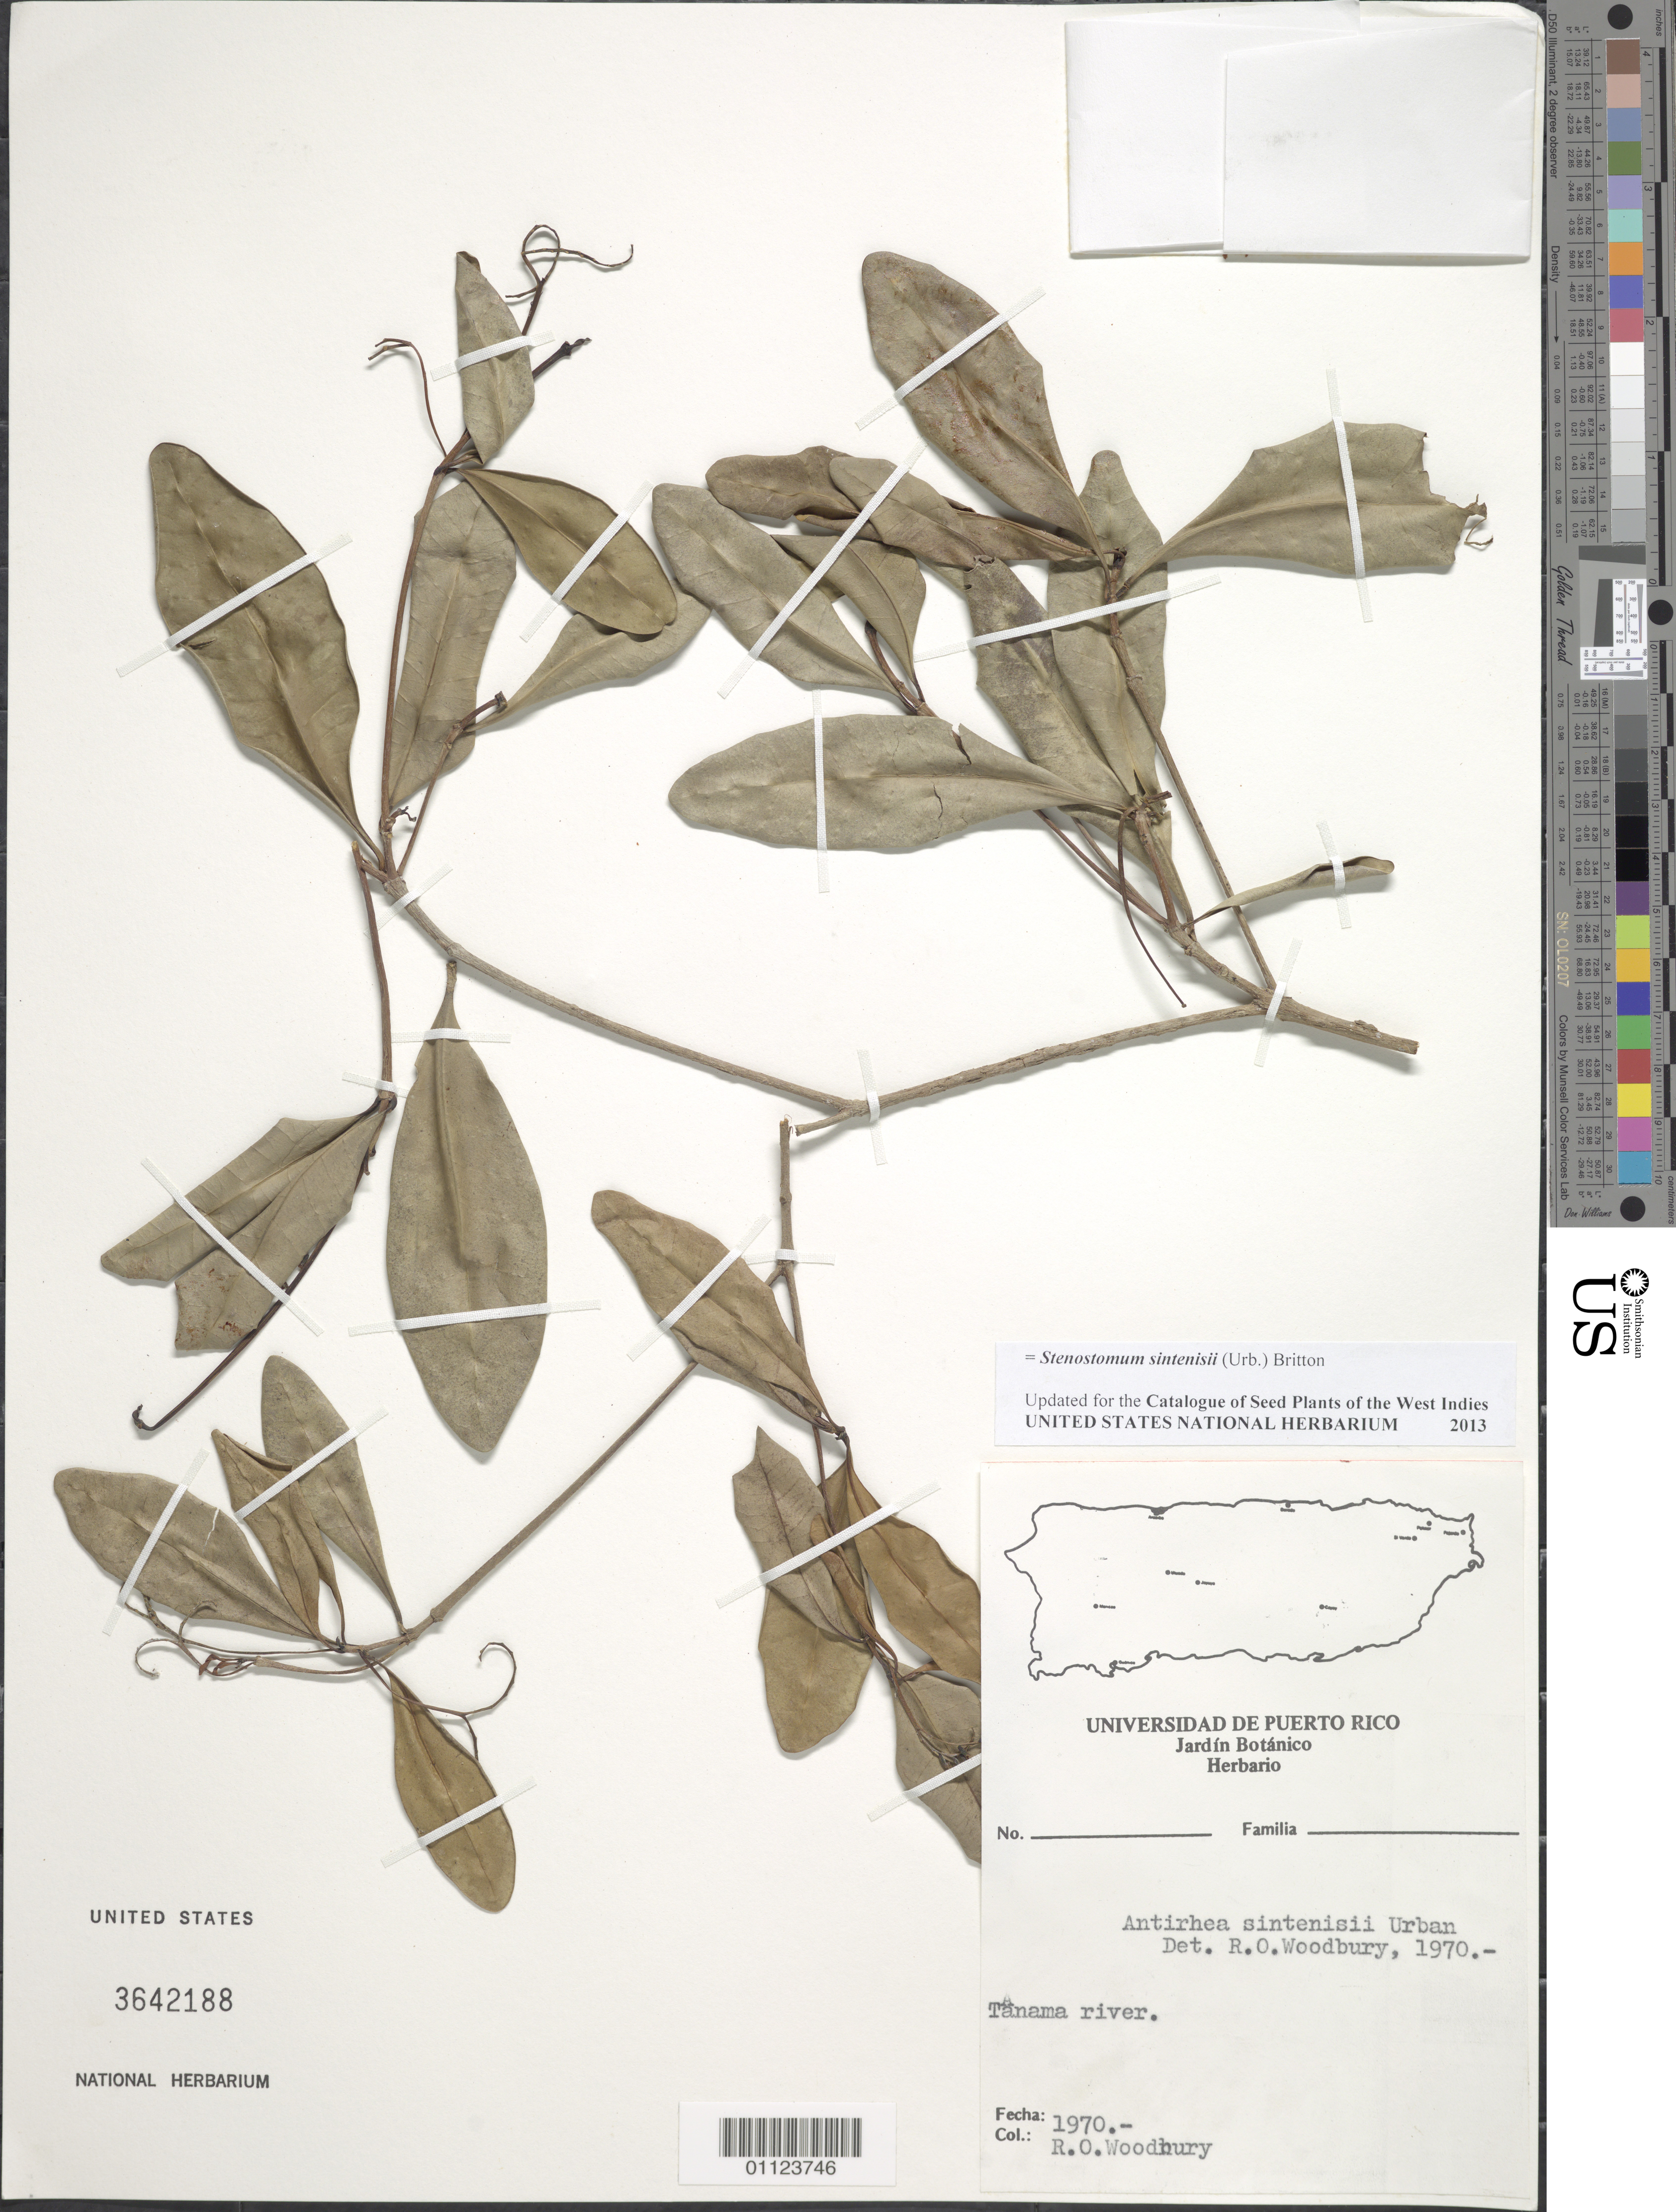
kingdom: Plantae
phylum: Tracheophyta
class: Magnoliopsida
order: Gentianales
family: Rubiaceae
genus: Stenostomum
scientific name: Stenostomum sintenisii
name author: (Urb.) Britton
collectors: R. O. Woodbury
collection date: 1970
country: Puerto Rico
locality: Tanama River.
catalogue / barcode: US 3642188